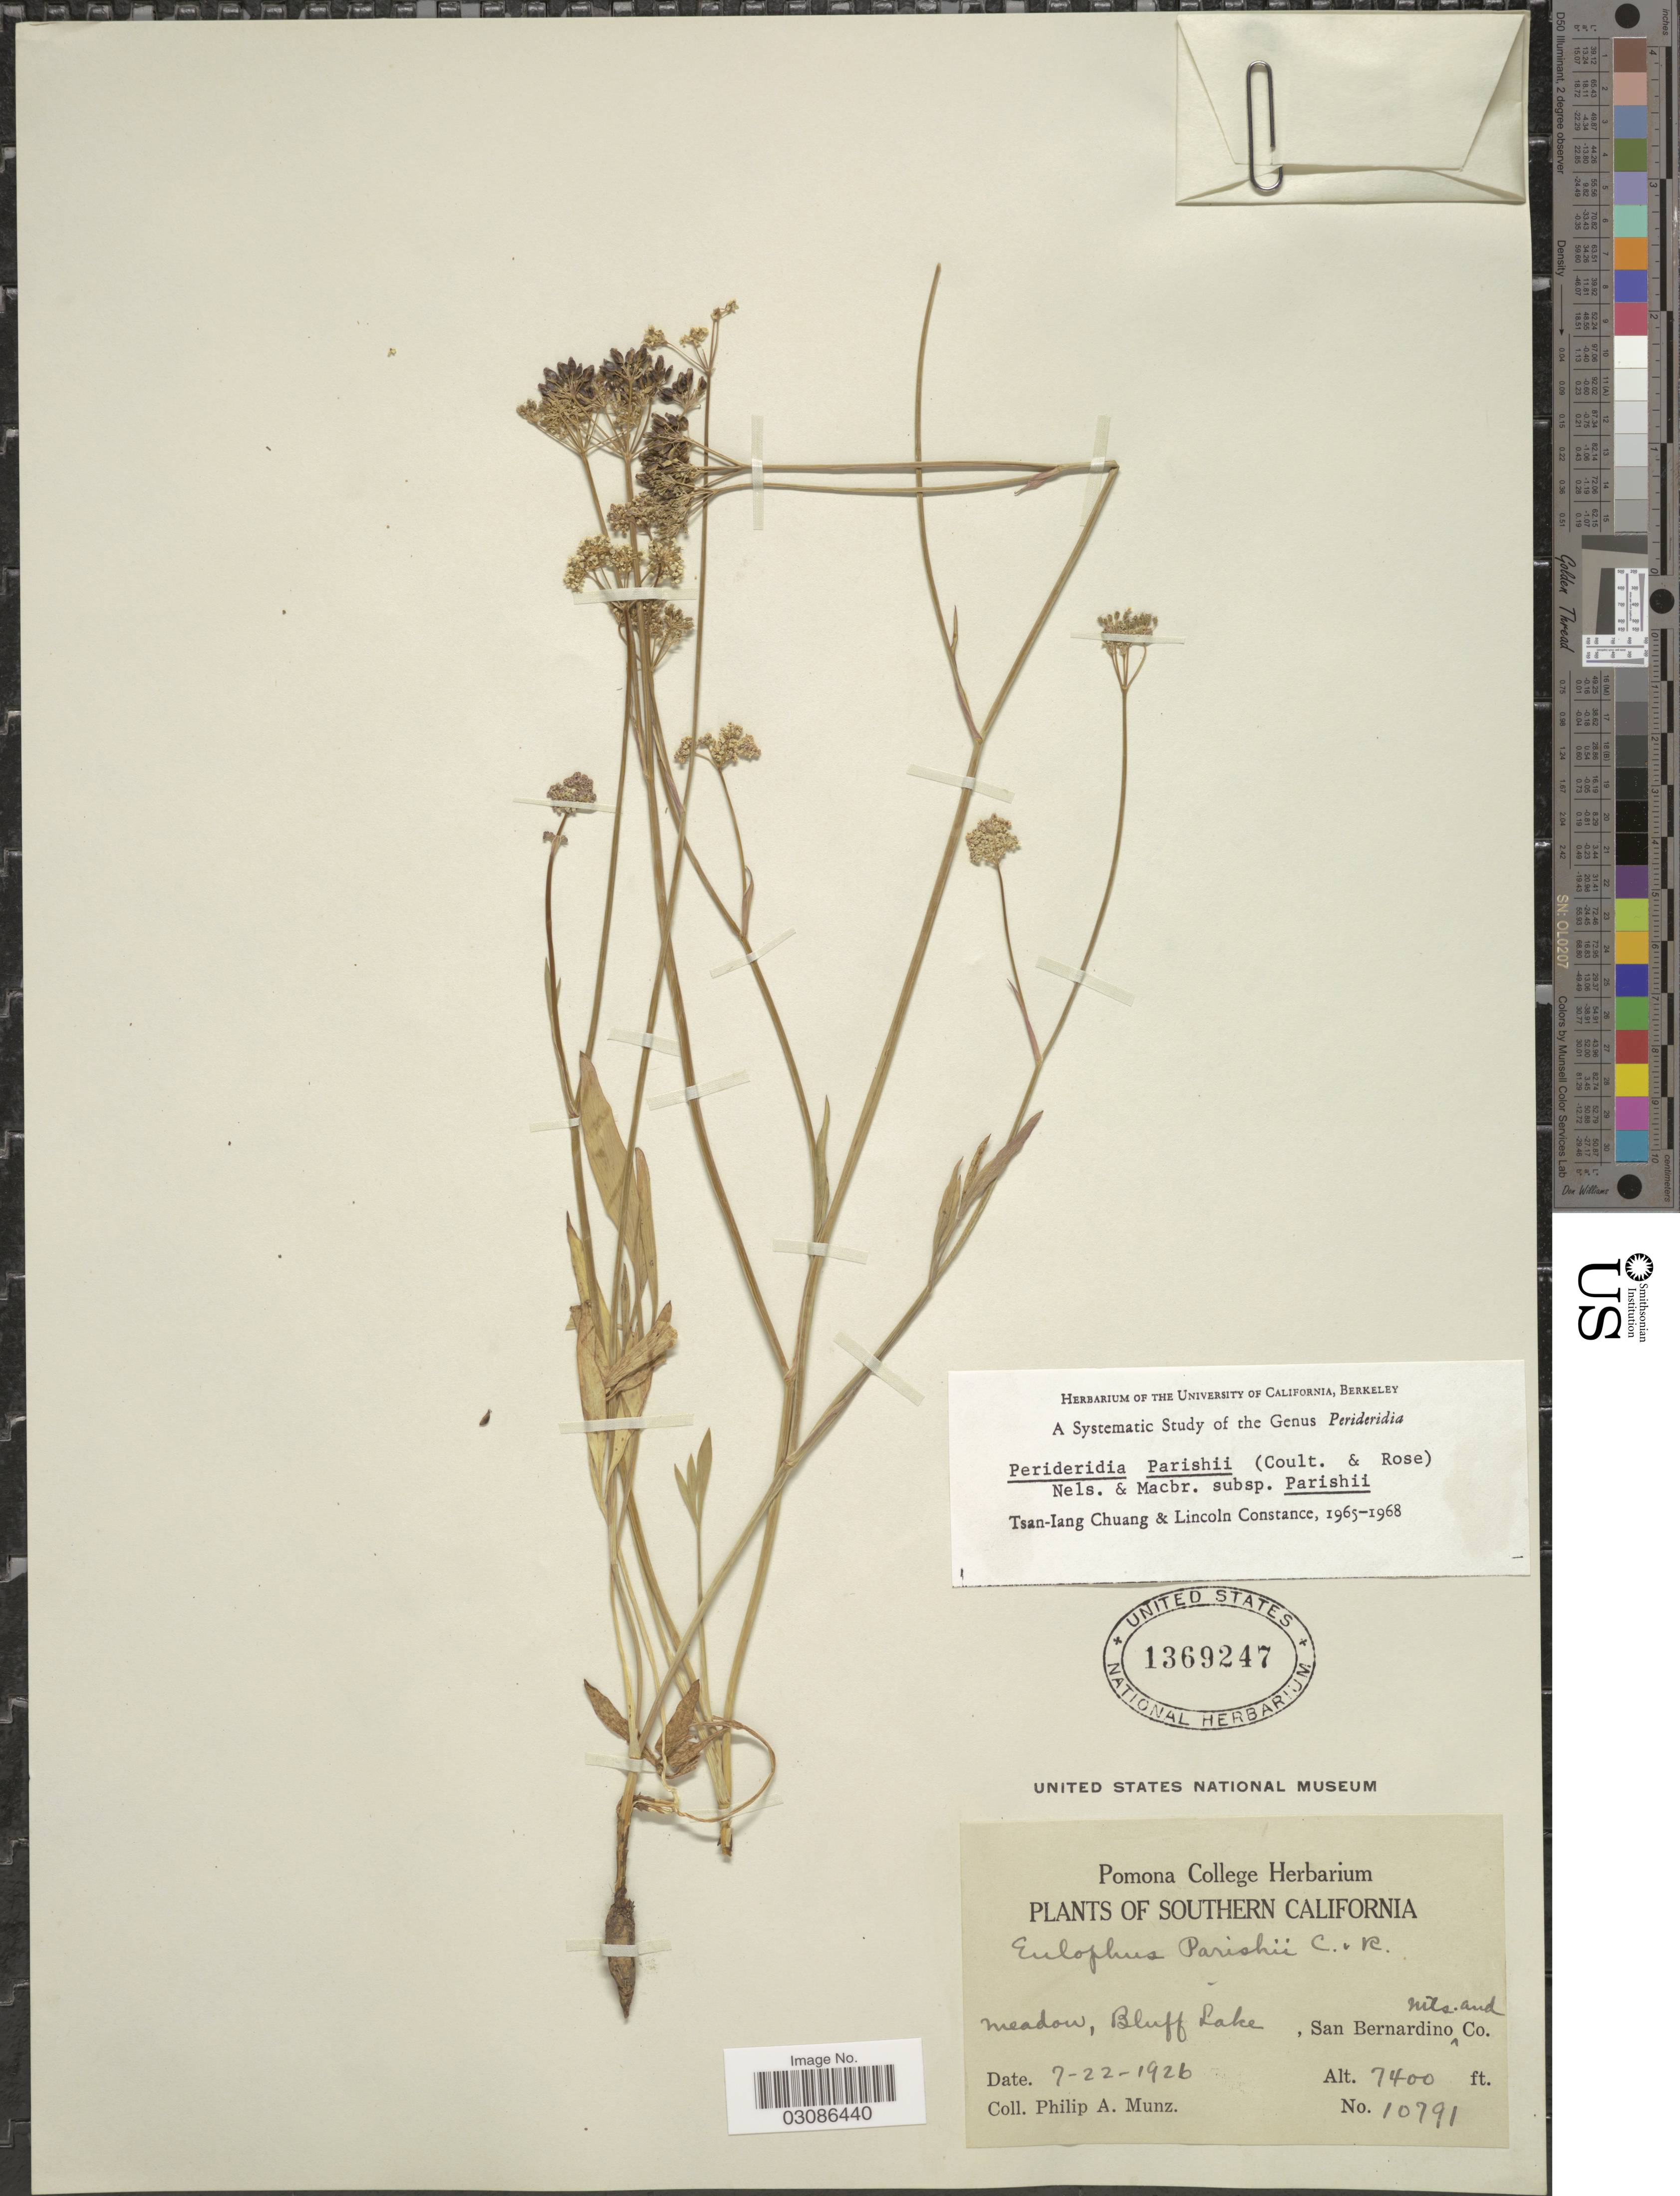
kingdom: Plantae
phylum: Tracheophyta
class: Magnoliopsida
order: Apiales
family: Apiaceae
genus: Perideridia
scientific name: Perideridia parishii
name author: (J.M. Coult. & Rose) A. Nelson & J.F. Macbr.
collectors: P. A. Munz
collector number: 10791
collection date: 1926-07-22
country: United States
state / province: California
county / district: San Bernardino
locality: Southern California, meadow, Bluff Lake, San Bernardino Mts. and Co.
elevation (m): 2256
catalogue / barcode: US 1369247